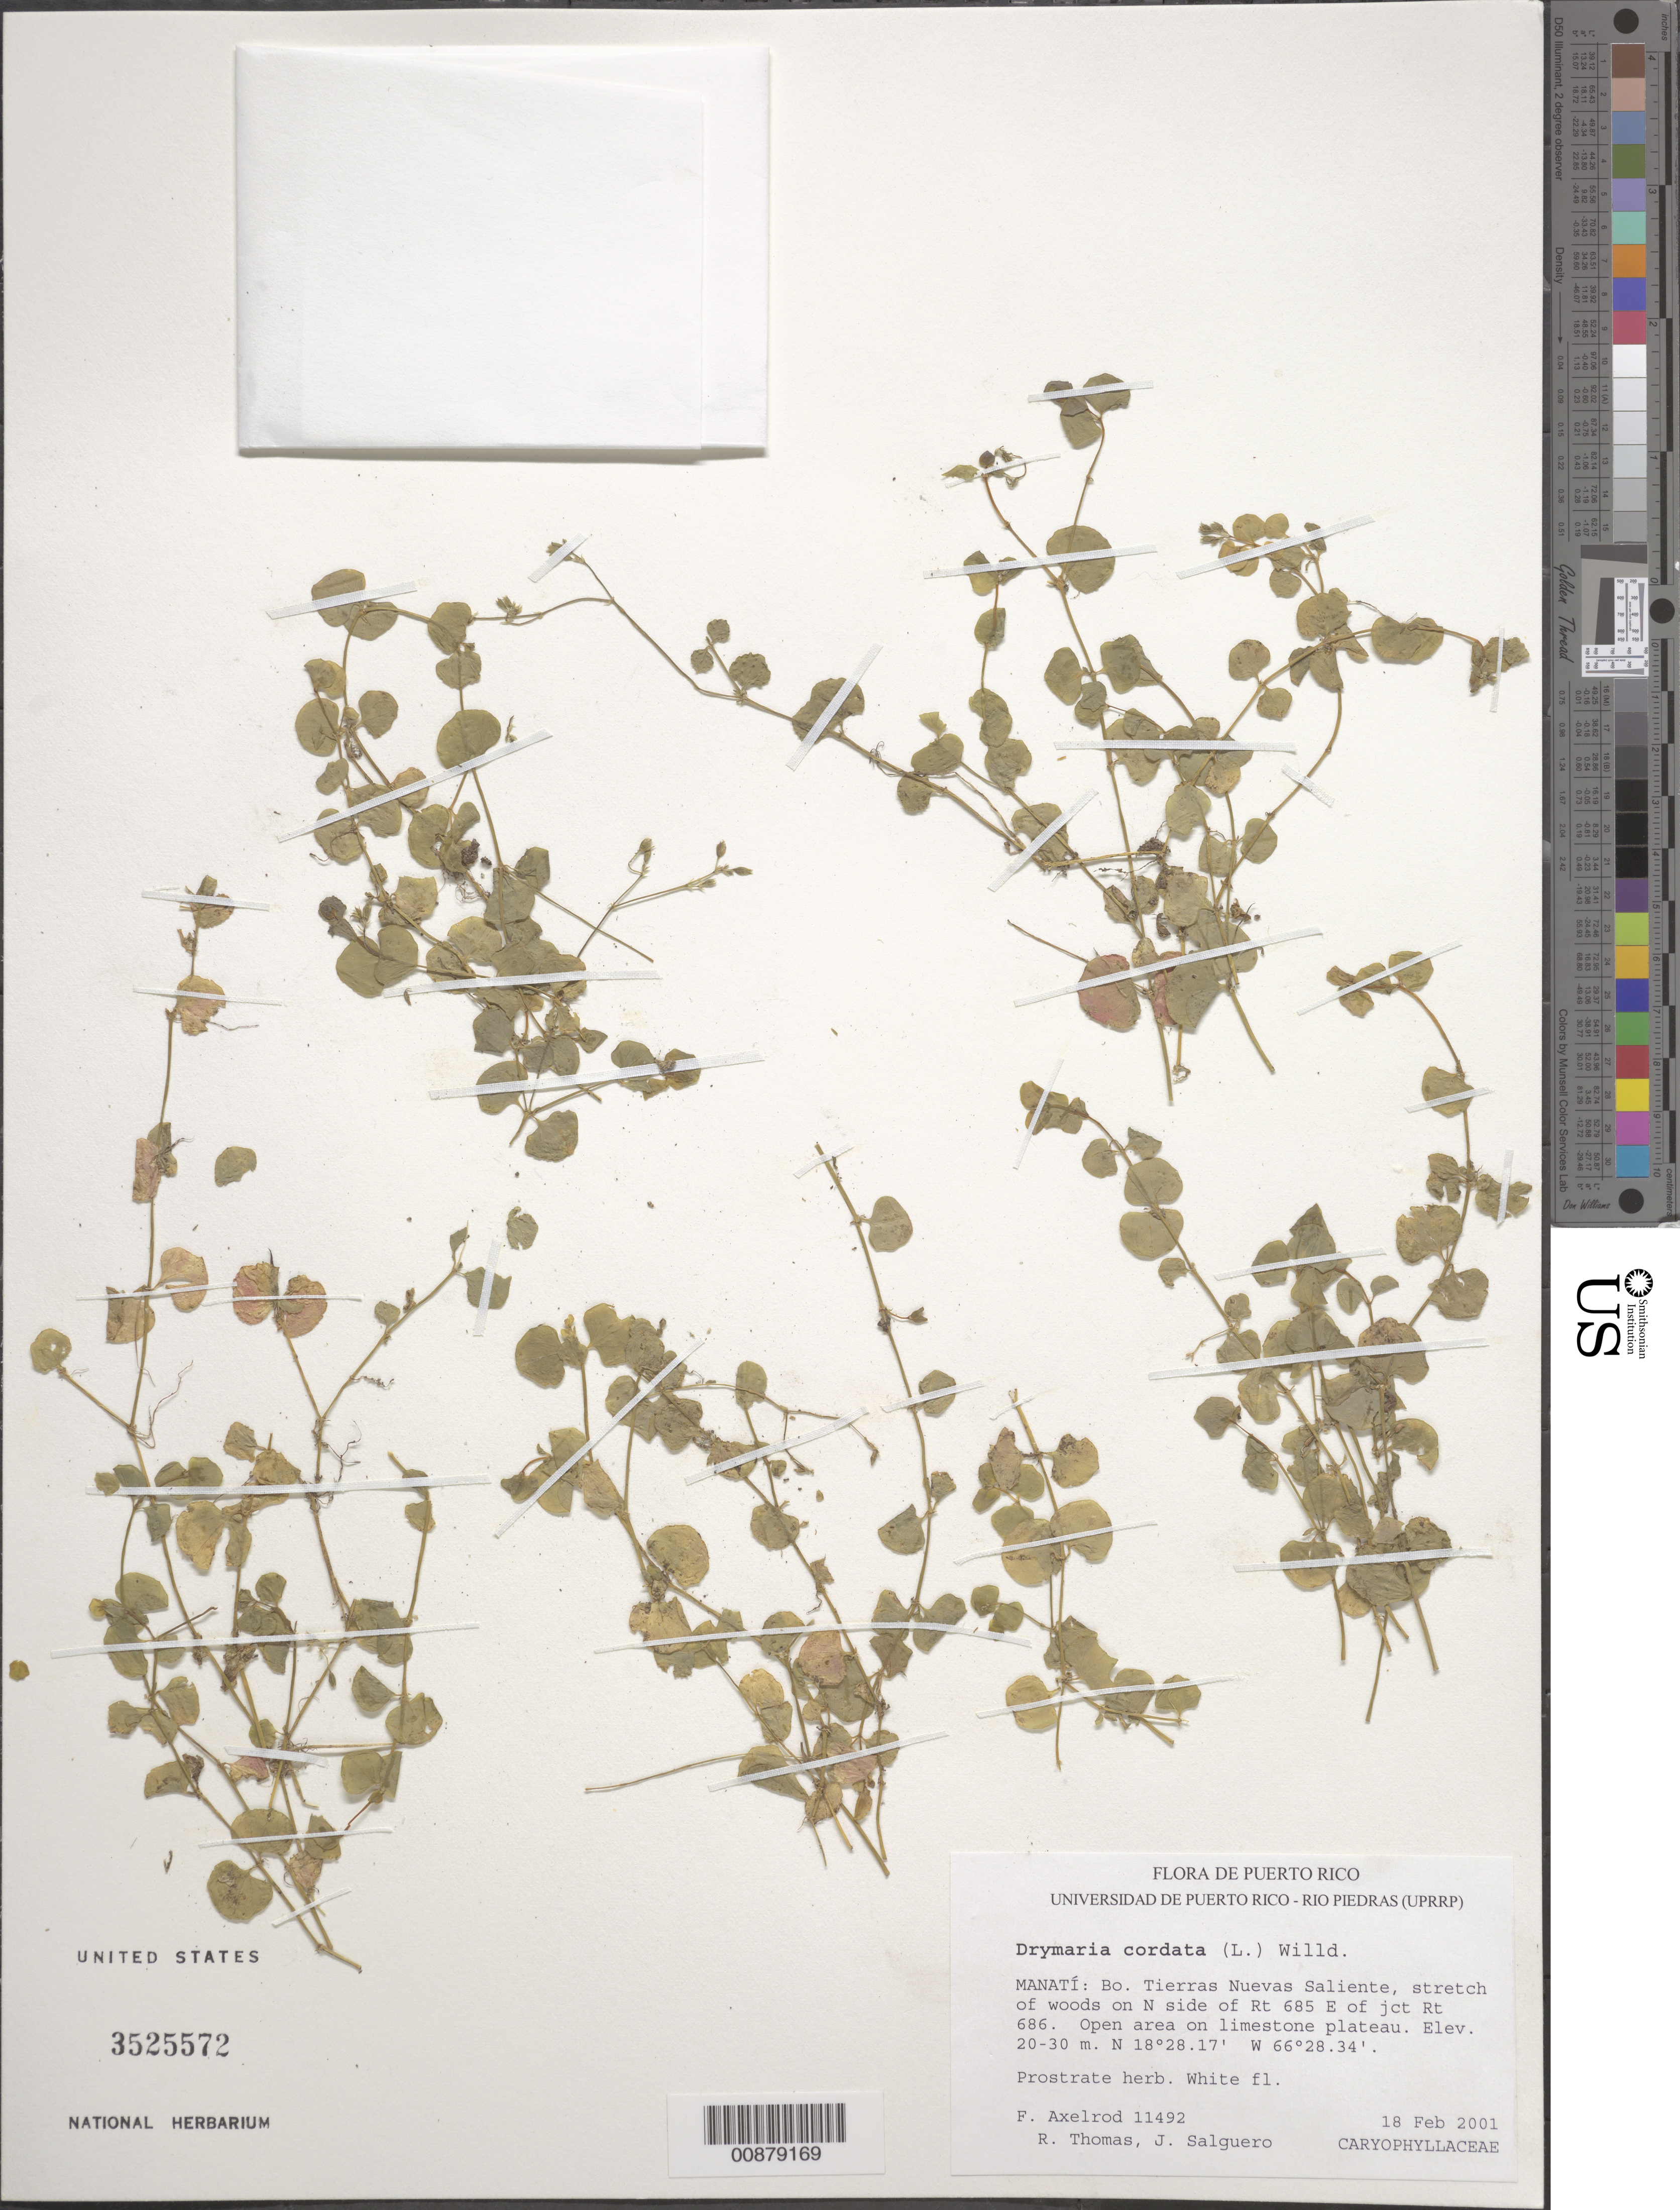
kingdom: Plantae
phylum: Tracheophyta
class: Magnoliopsida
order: Caryophyllales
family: Caryophyllaceae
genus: Drymaria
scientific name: Drymaria cordata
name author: (L.) Willd. ex Schult.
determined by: Axelrod, F. S.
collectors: F. S. Axelrod, R. Thomas & J. Salguero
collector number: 11492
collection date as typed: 18 Feb 2001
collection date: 2001-02-18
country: Puerto Rico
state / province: Manatí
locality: Bo. Tierras Nuevas Saliente, stretch of woods on N side of Rt. 685, E of jct. Rt. 686.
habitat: Open area on limestone plateau.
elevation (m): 20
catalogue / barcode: US 3525572